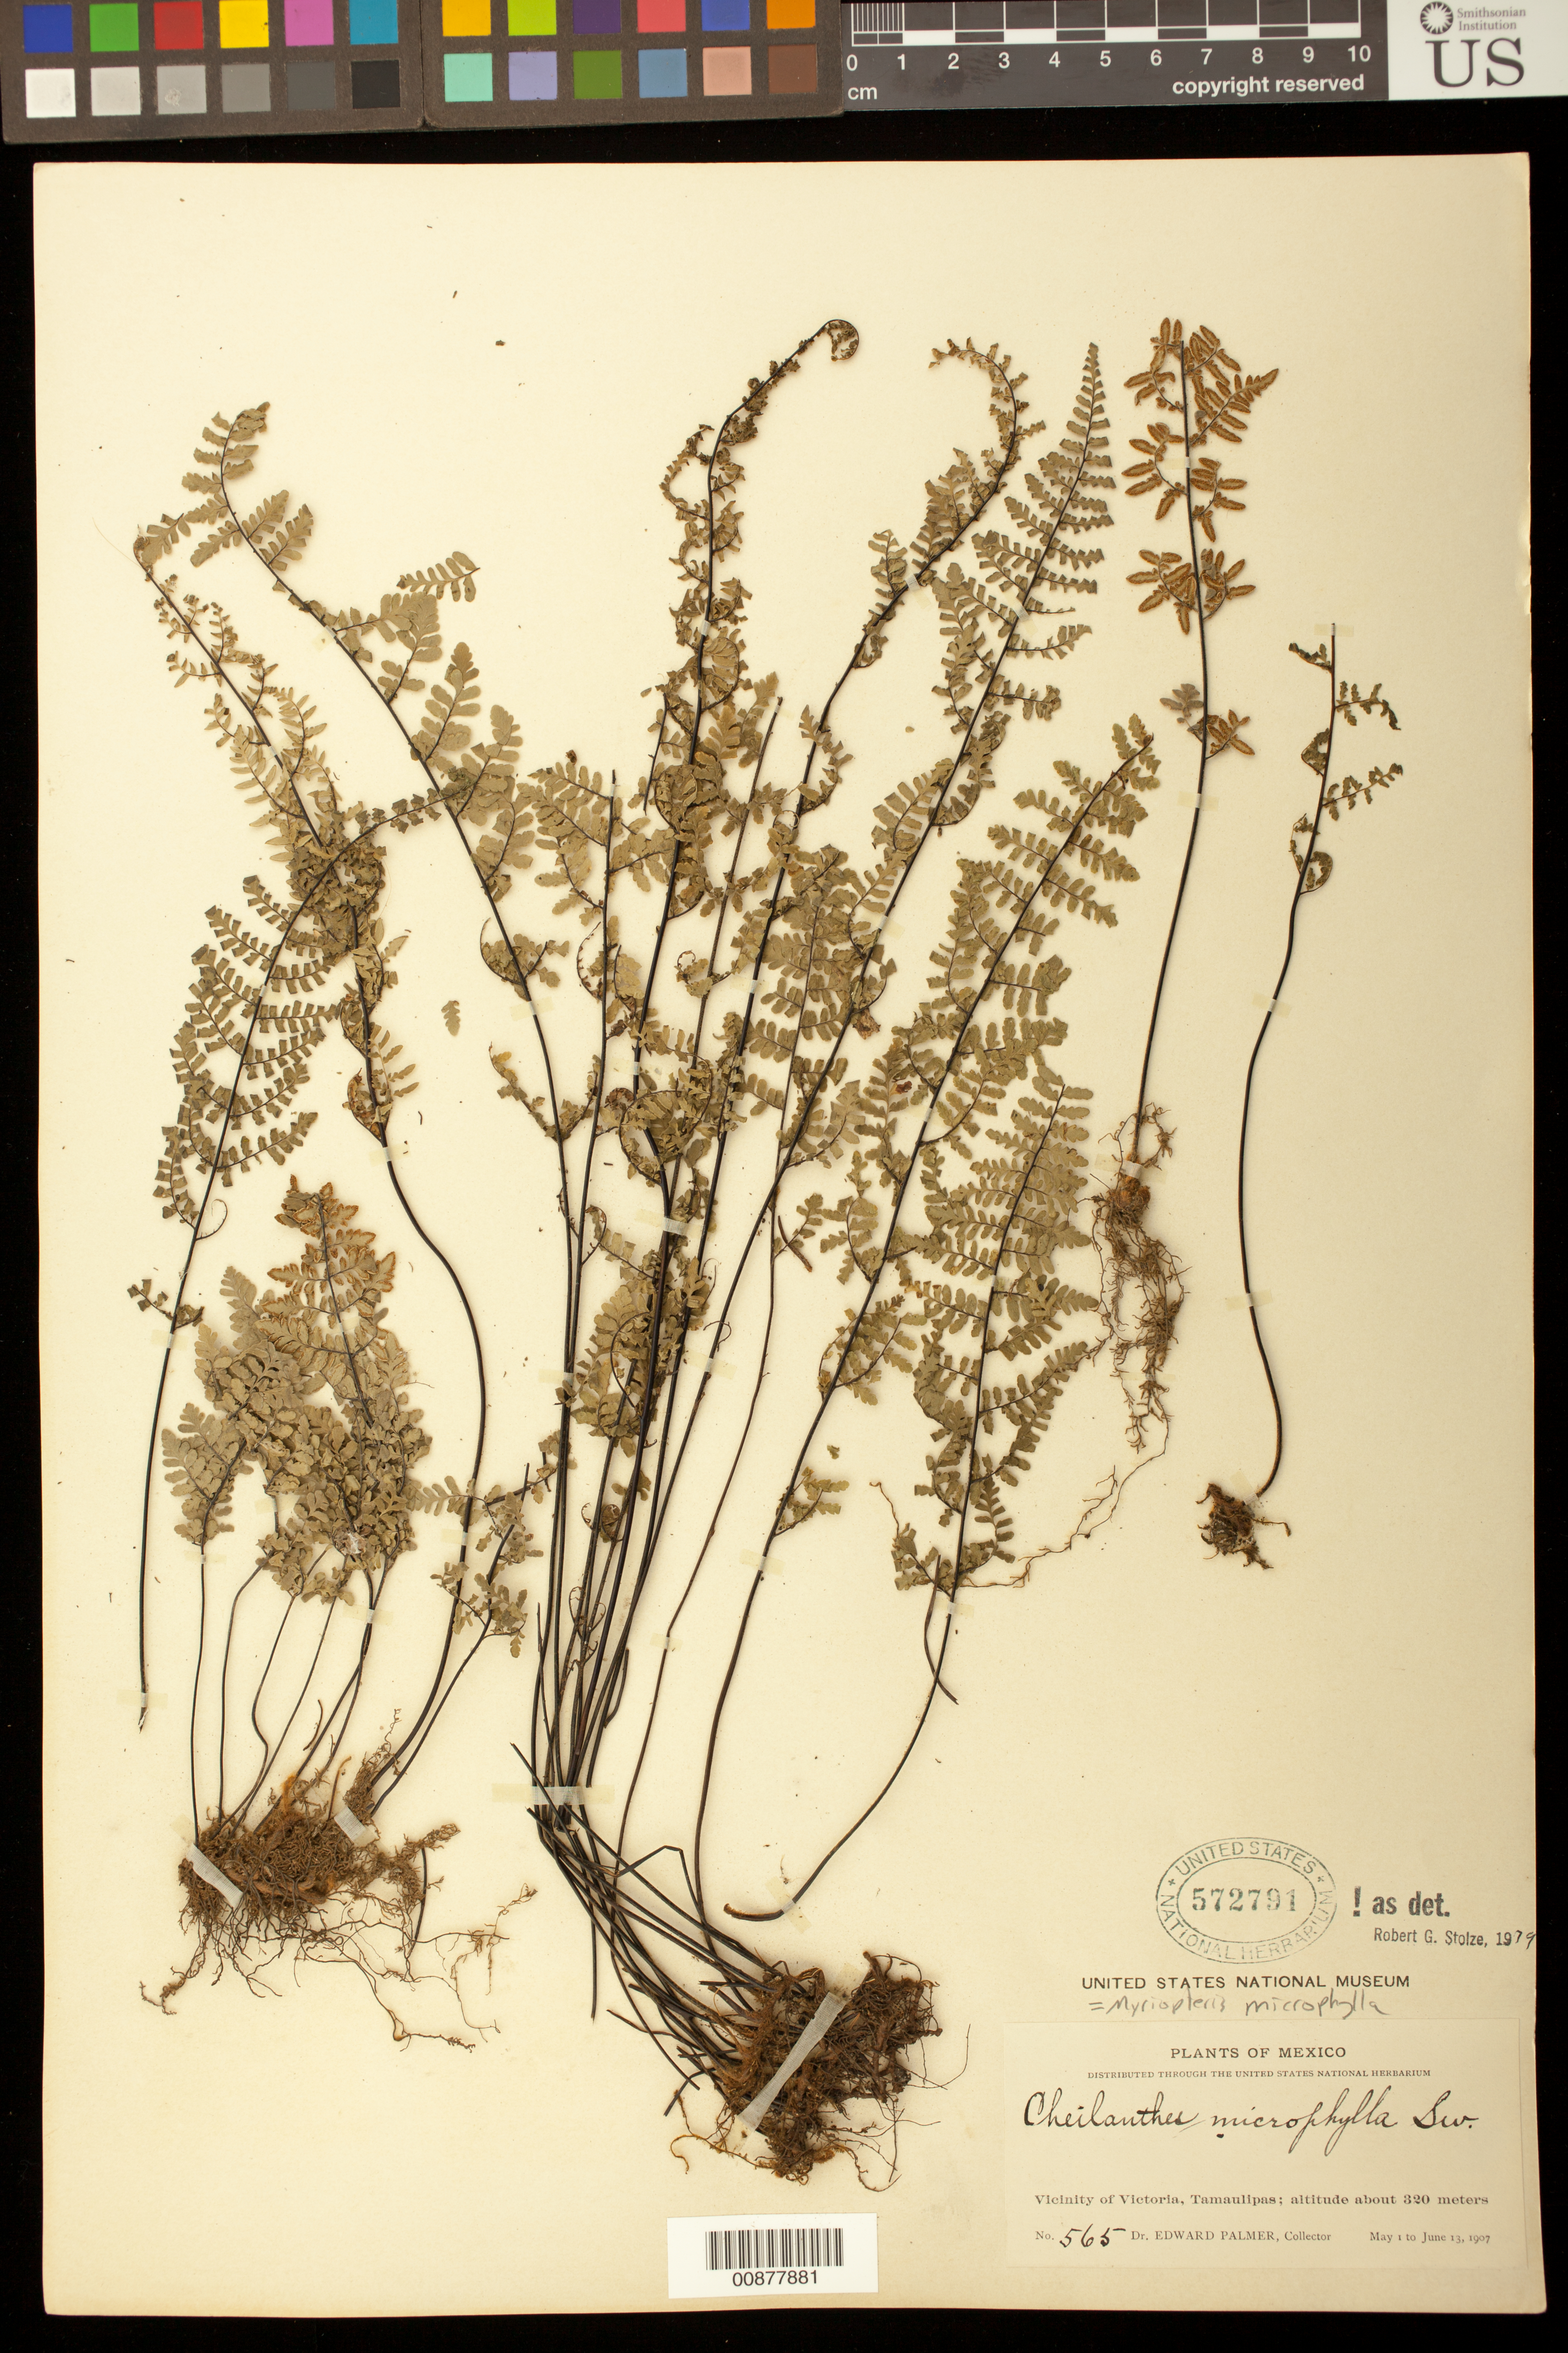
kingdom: Plantae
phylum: Tracheophyta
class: Polypodiopsida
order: Polypodiales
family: Pteridaceae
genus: Myriopteris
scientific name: Myriopteris microphylla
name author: (Sw.) Grusz & Windham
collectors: E. Palmer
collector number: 565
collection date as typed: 01 May 1907 to 13 Jun 1907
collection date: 1907-05-01/1907-06-13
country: Mexico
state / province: Tamaulipas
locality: Vicinity of Victoria.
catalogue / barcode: US 572791